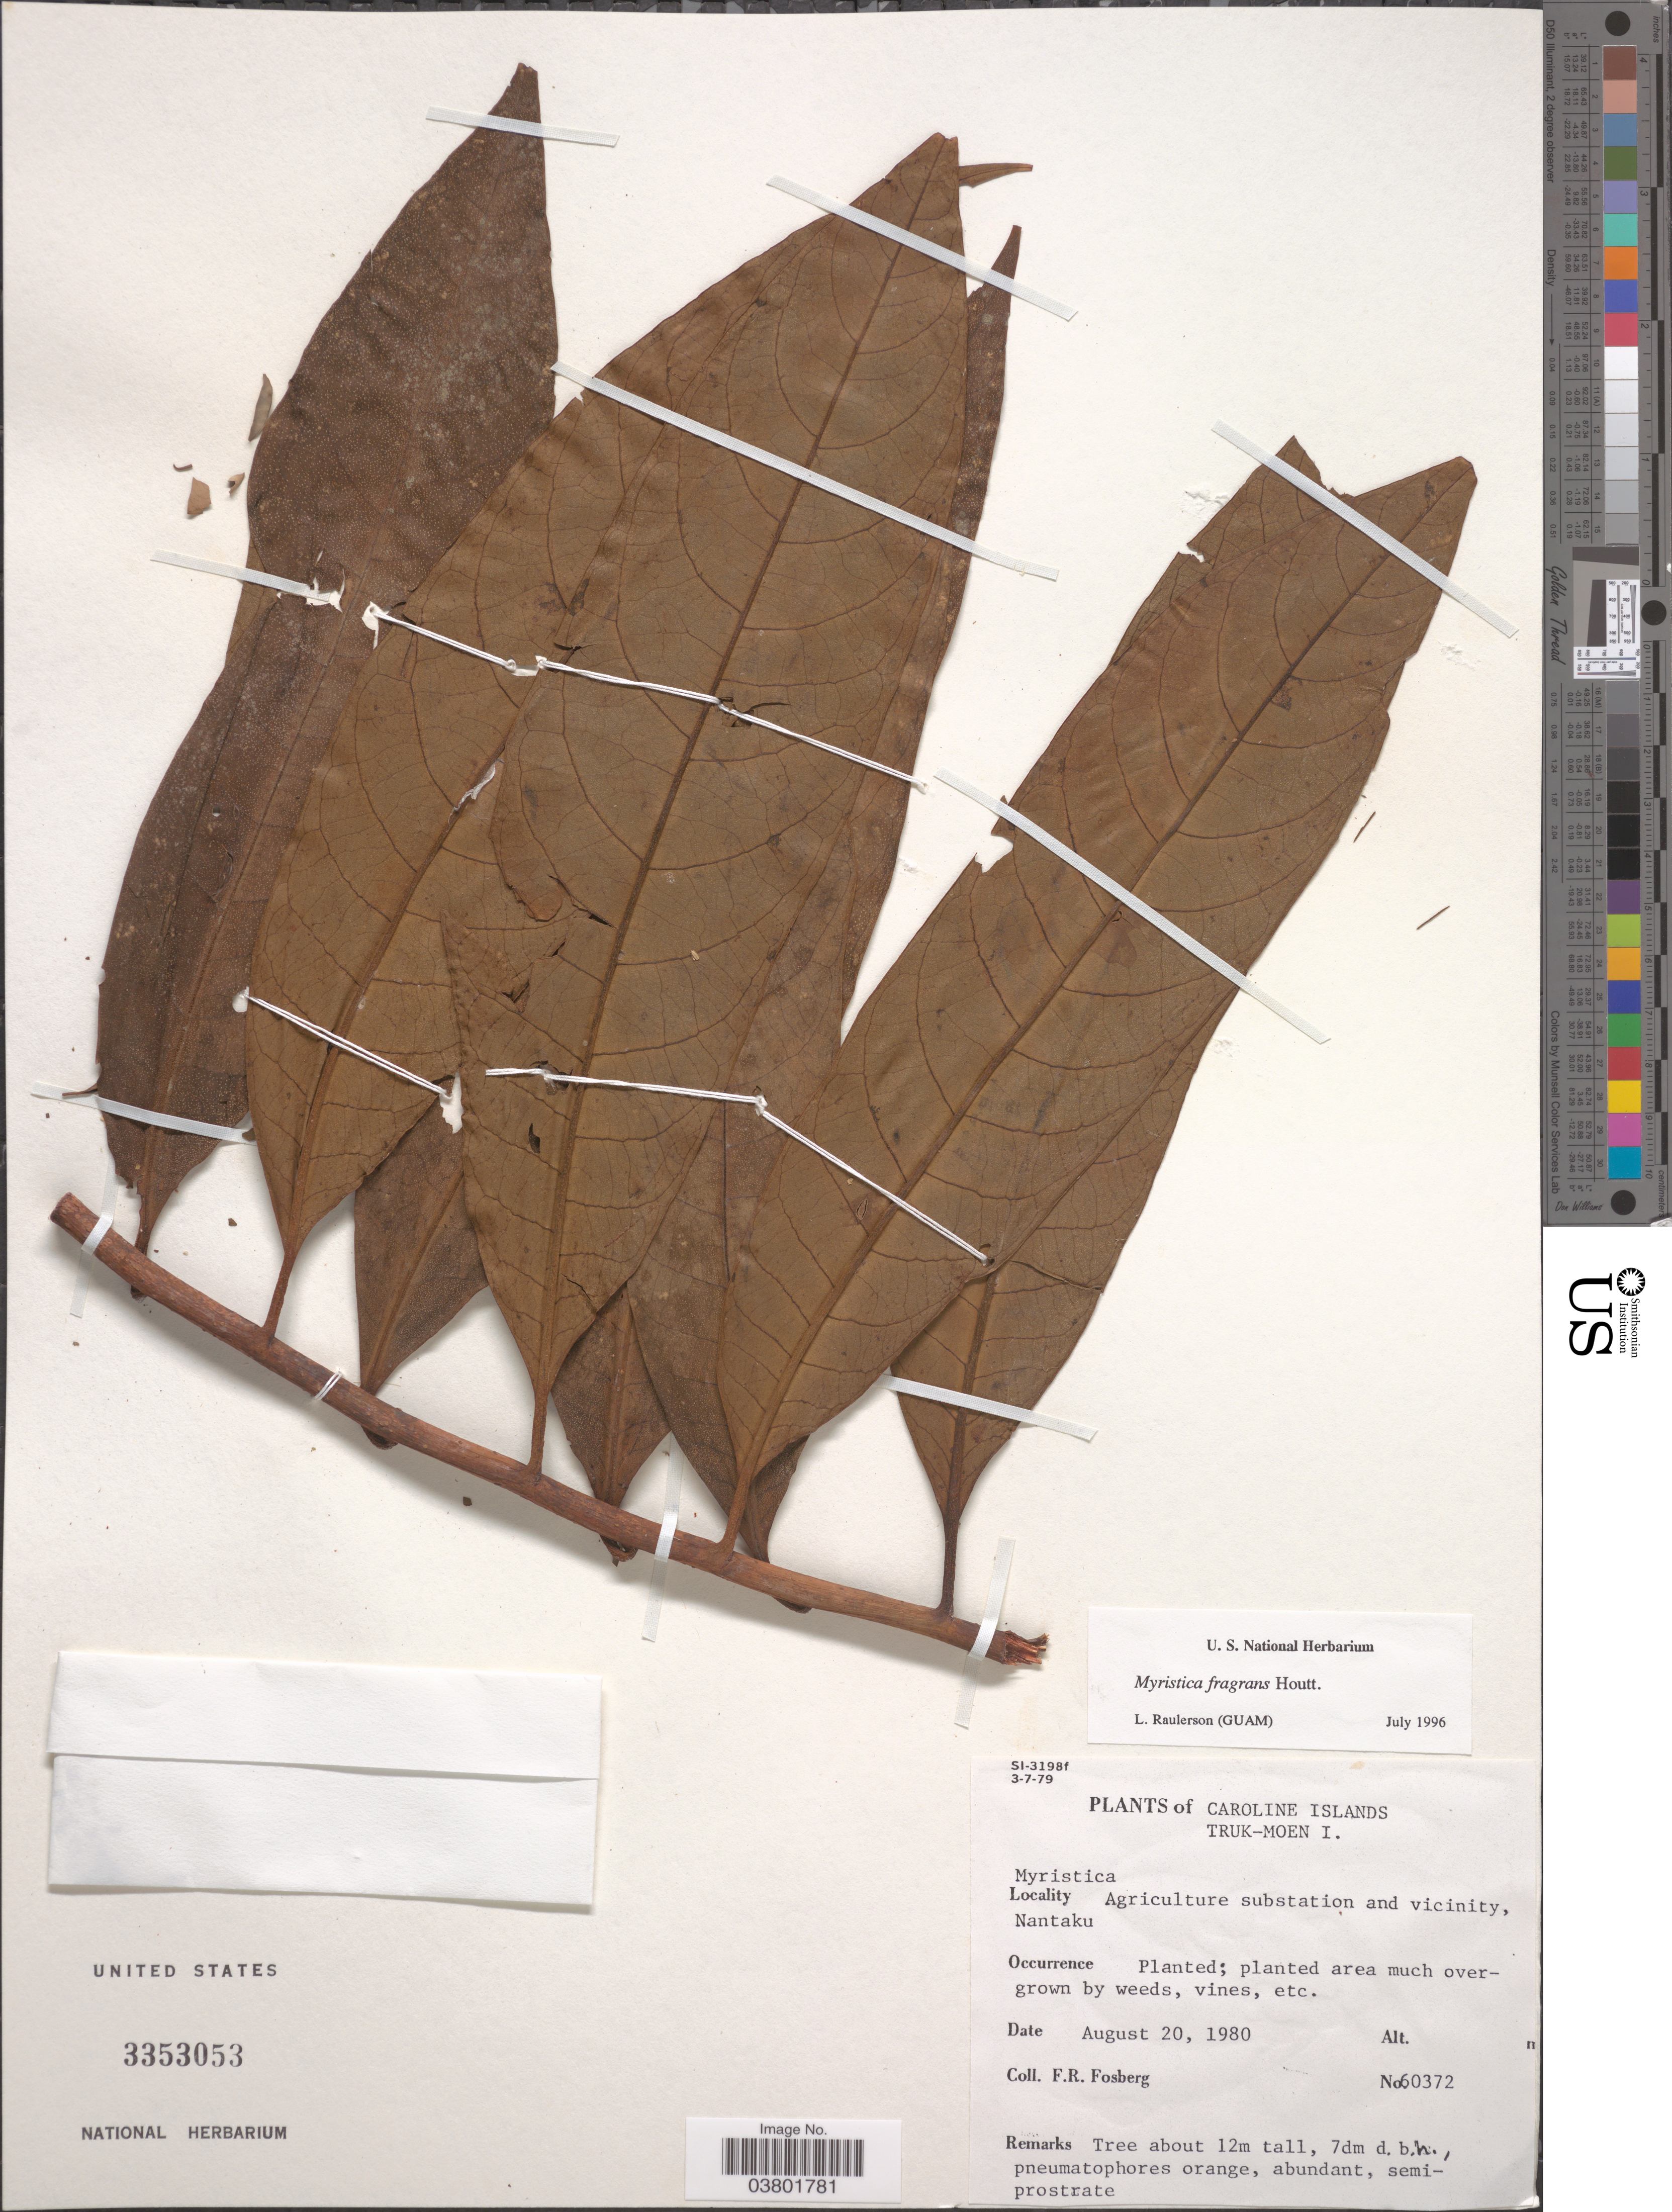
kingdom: Plantae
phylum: Tracheophyta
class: Magnoliopsida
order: Magnoliales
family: Myristicaceae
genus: Myristica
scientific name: Myristica fragrans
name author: Houtt.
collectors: F. R. Fosberg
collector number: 60372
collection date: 1980-08-20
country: Micronesia, Federated States of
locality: Caroline Islands. Truk-Moen I. Agriculture substation and vicinity, Nantaku.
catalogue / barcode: US 3353053